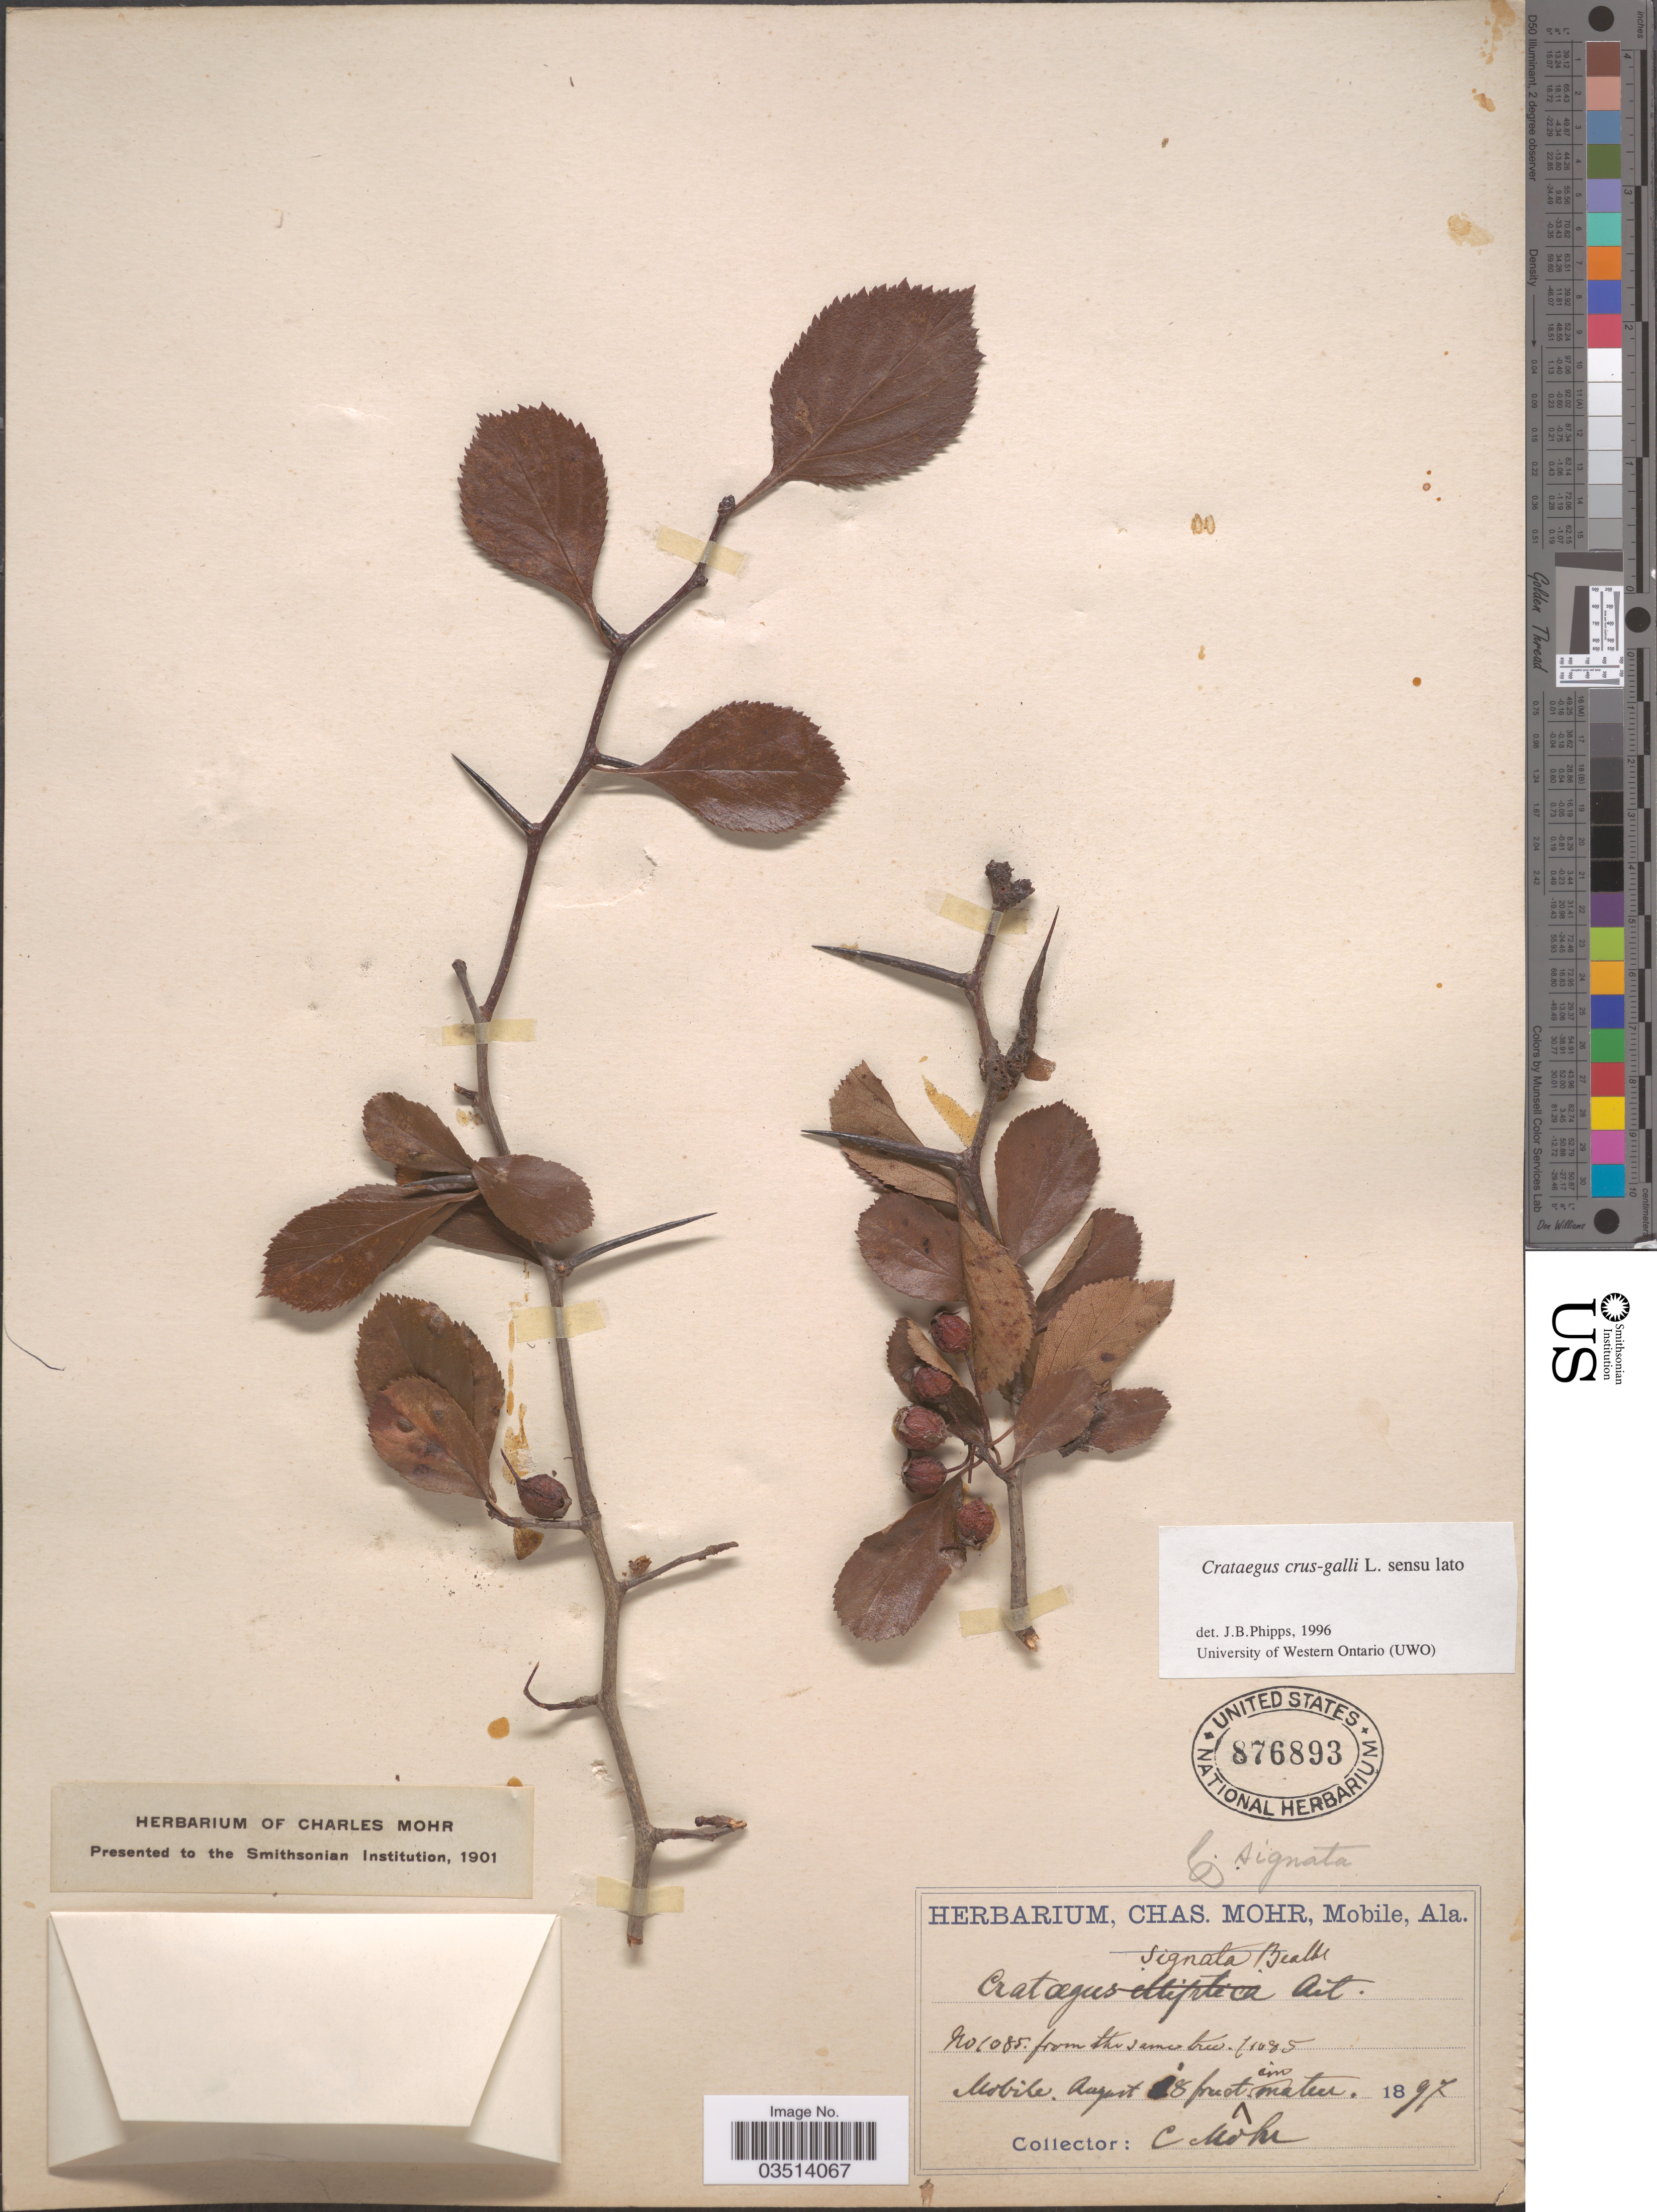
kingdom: Plantae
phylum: Tracheophyta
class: Magnoliopsida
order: Rosales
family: Rosaceae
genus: Crataegus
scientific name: Crataegus crus-galli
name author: L.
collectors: Mohr, C. T. (herbarium)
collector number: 1085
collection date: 1897-08-08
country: United States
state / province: Alabama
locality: Mobile.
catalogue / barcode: US 876893